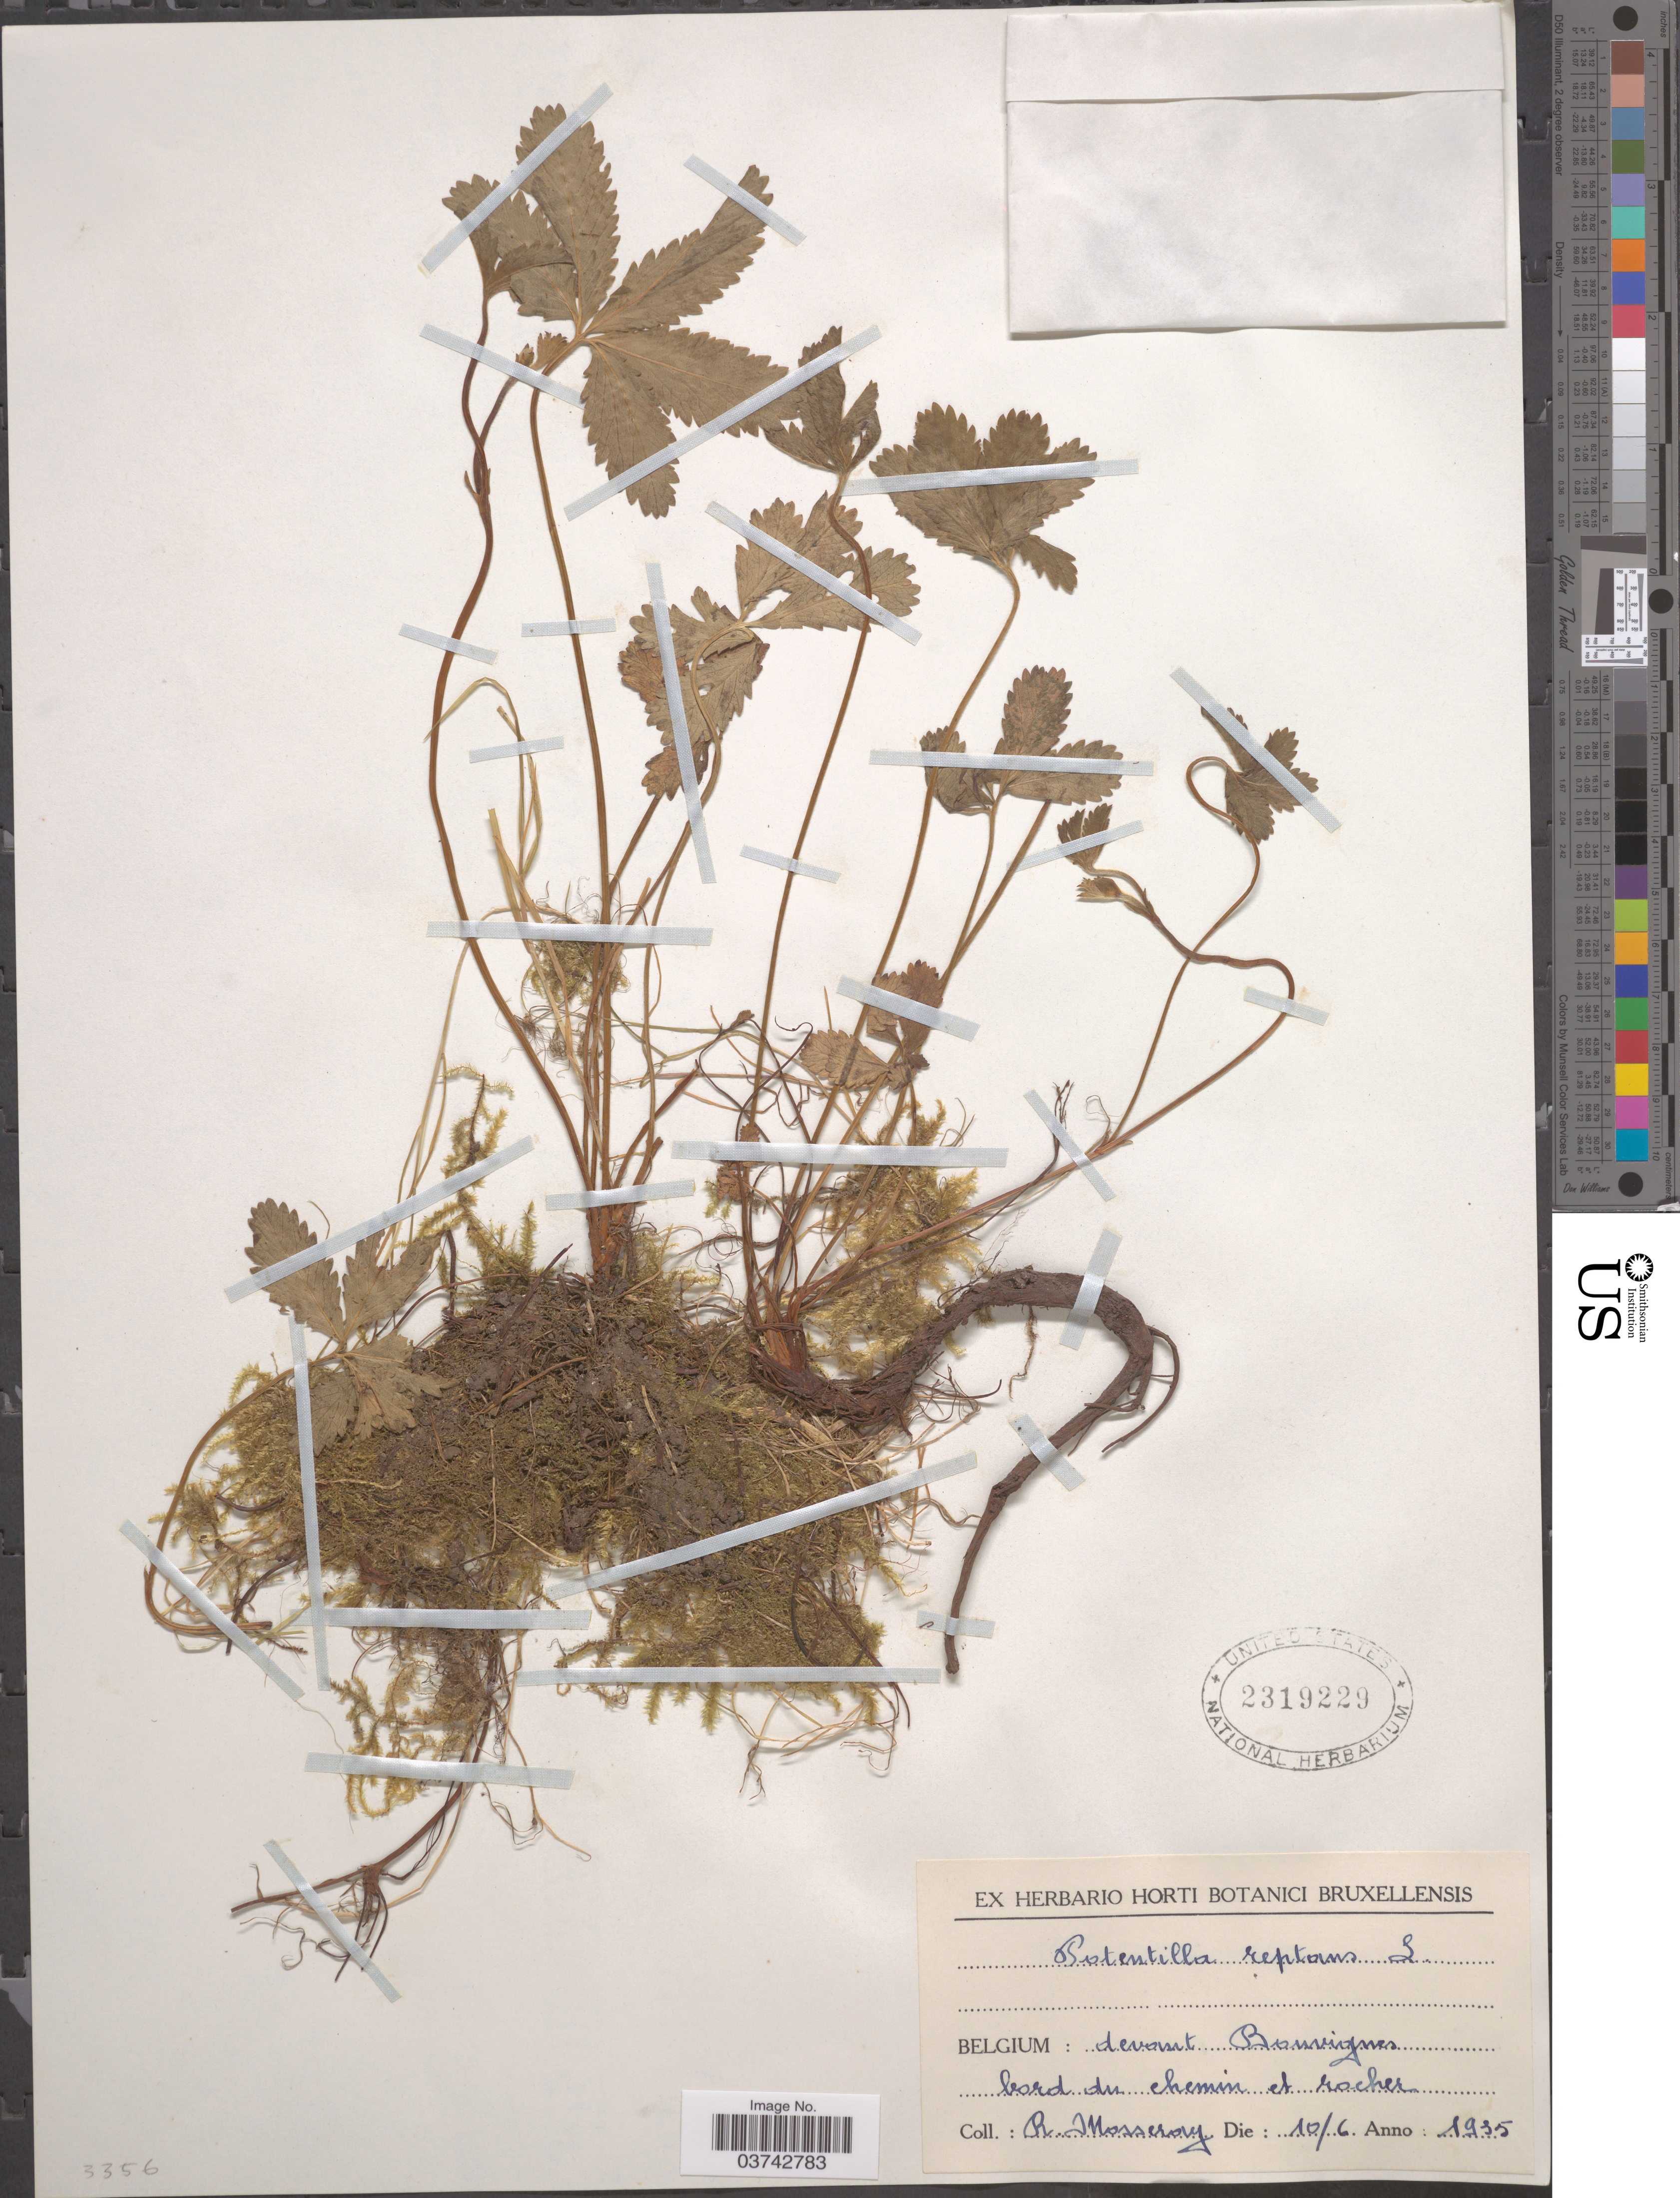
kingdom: Plantae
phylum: Tracheophyta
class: Magnoliopsida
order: Rosales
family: Rosaceae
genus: Potentilla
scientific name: Potentilla reptans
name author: L.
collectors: R. Mosseray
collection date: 1935-06-10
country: Belgium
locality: Devant Bouvignes bord du chemin et rocher.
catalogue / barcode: US 2319229